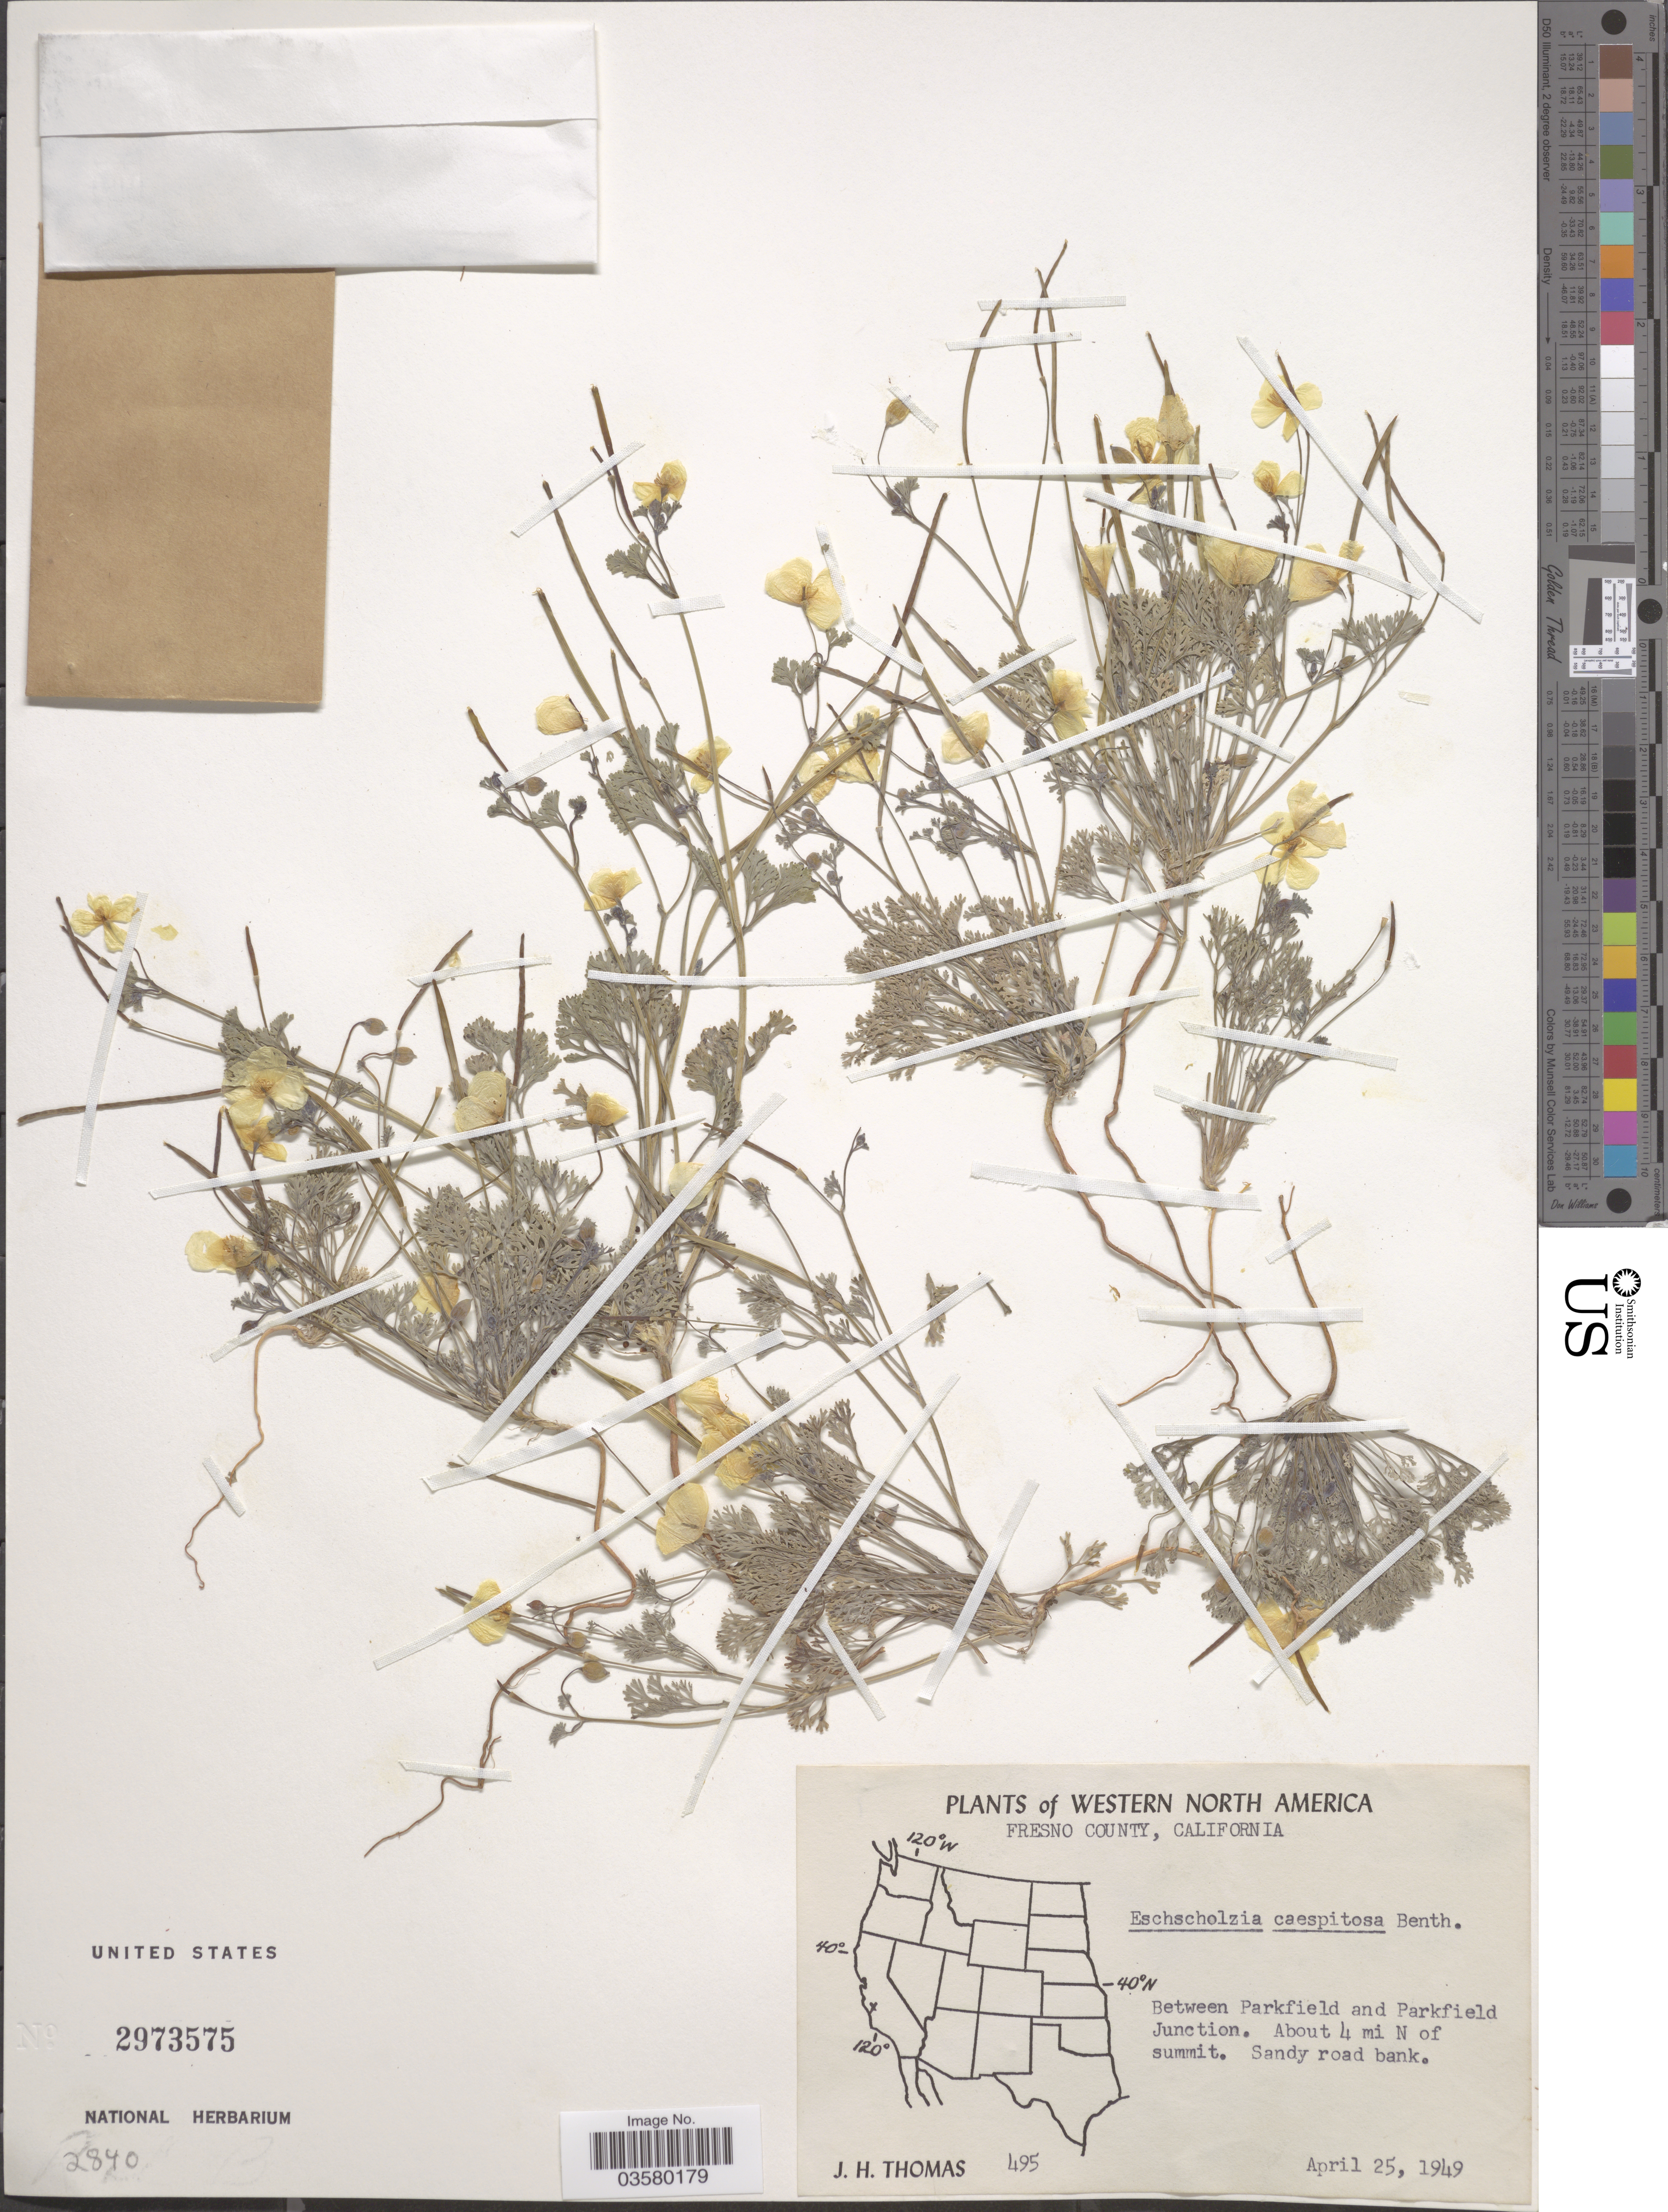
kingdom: Plantae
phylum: Tracheophyta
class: Magnoliopsida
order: Ranunculales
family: Papaveraceae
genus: Eschscholzia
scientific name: Eschscholzia caespitosa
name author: Benth.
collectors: J. H. Thomas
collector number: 495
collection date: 1949-04-25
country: United States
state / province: California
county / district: Fresno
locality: Fresno County. Between Parkfield and Parkfield Junction. About 4 mi N of summit.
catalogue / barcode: US 2973575